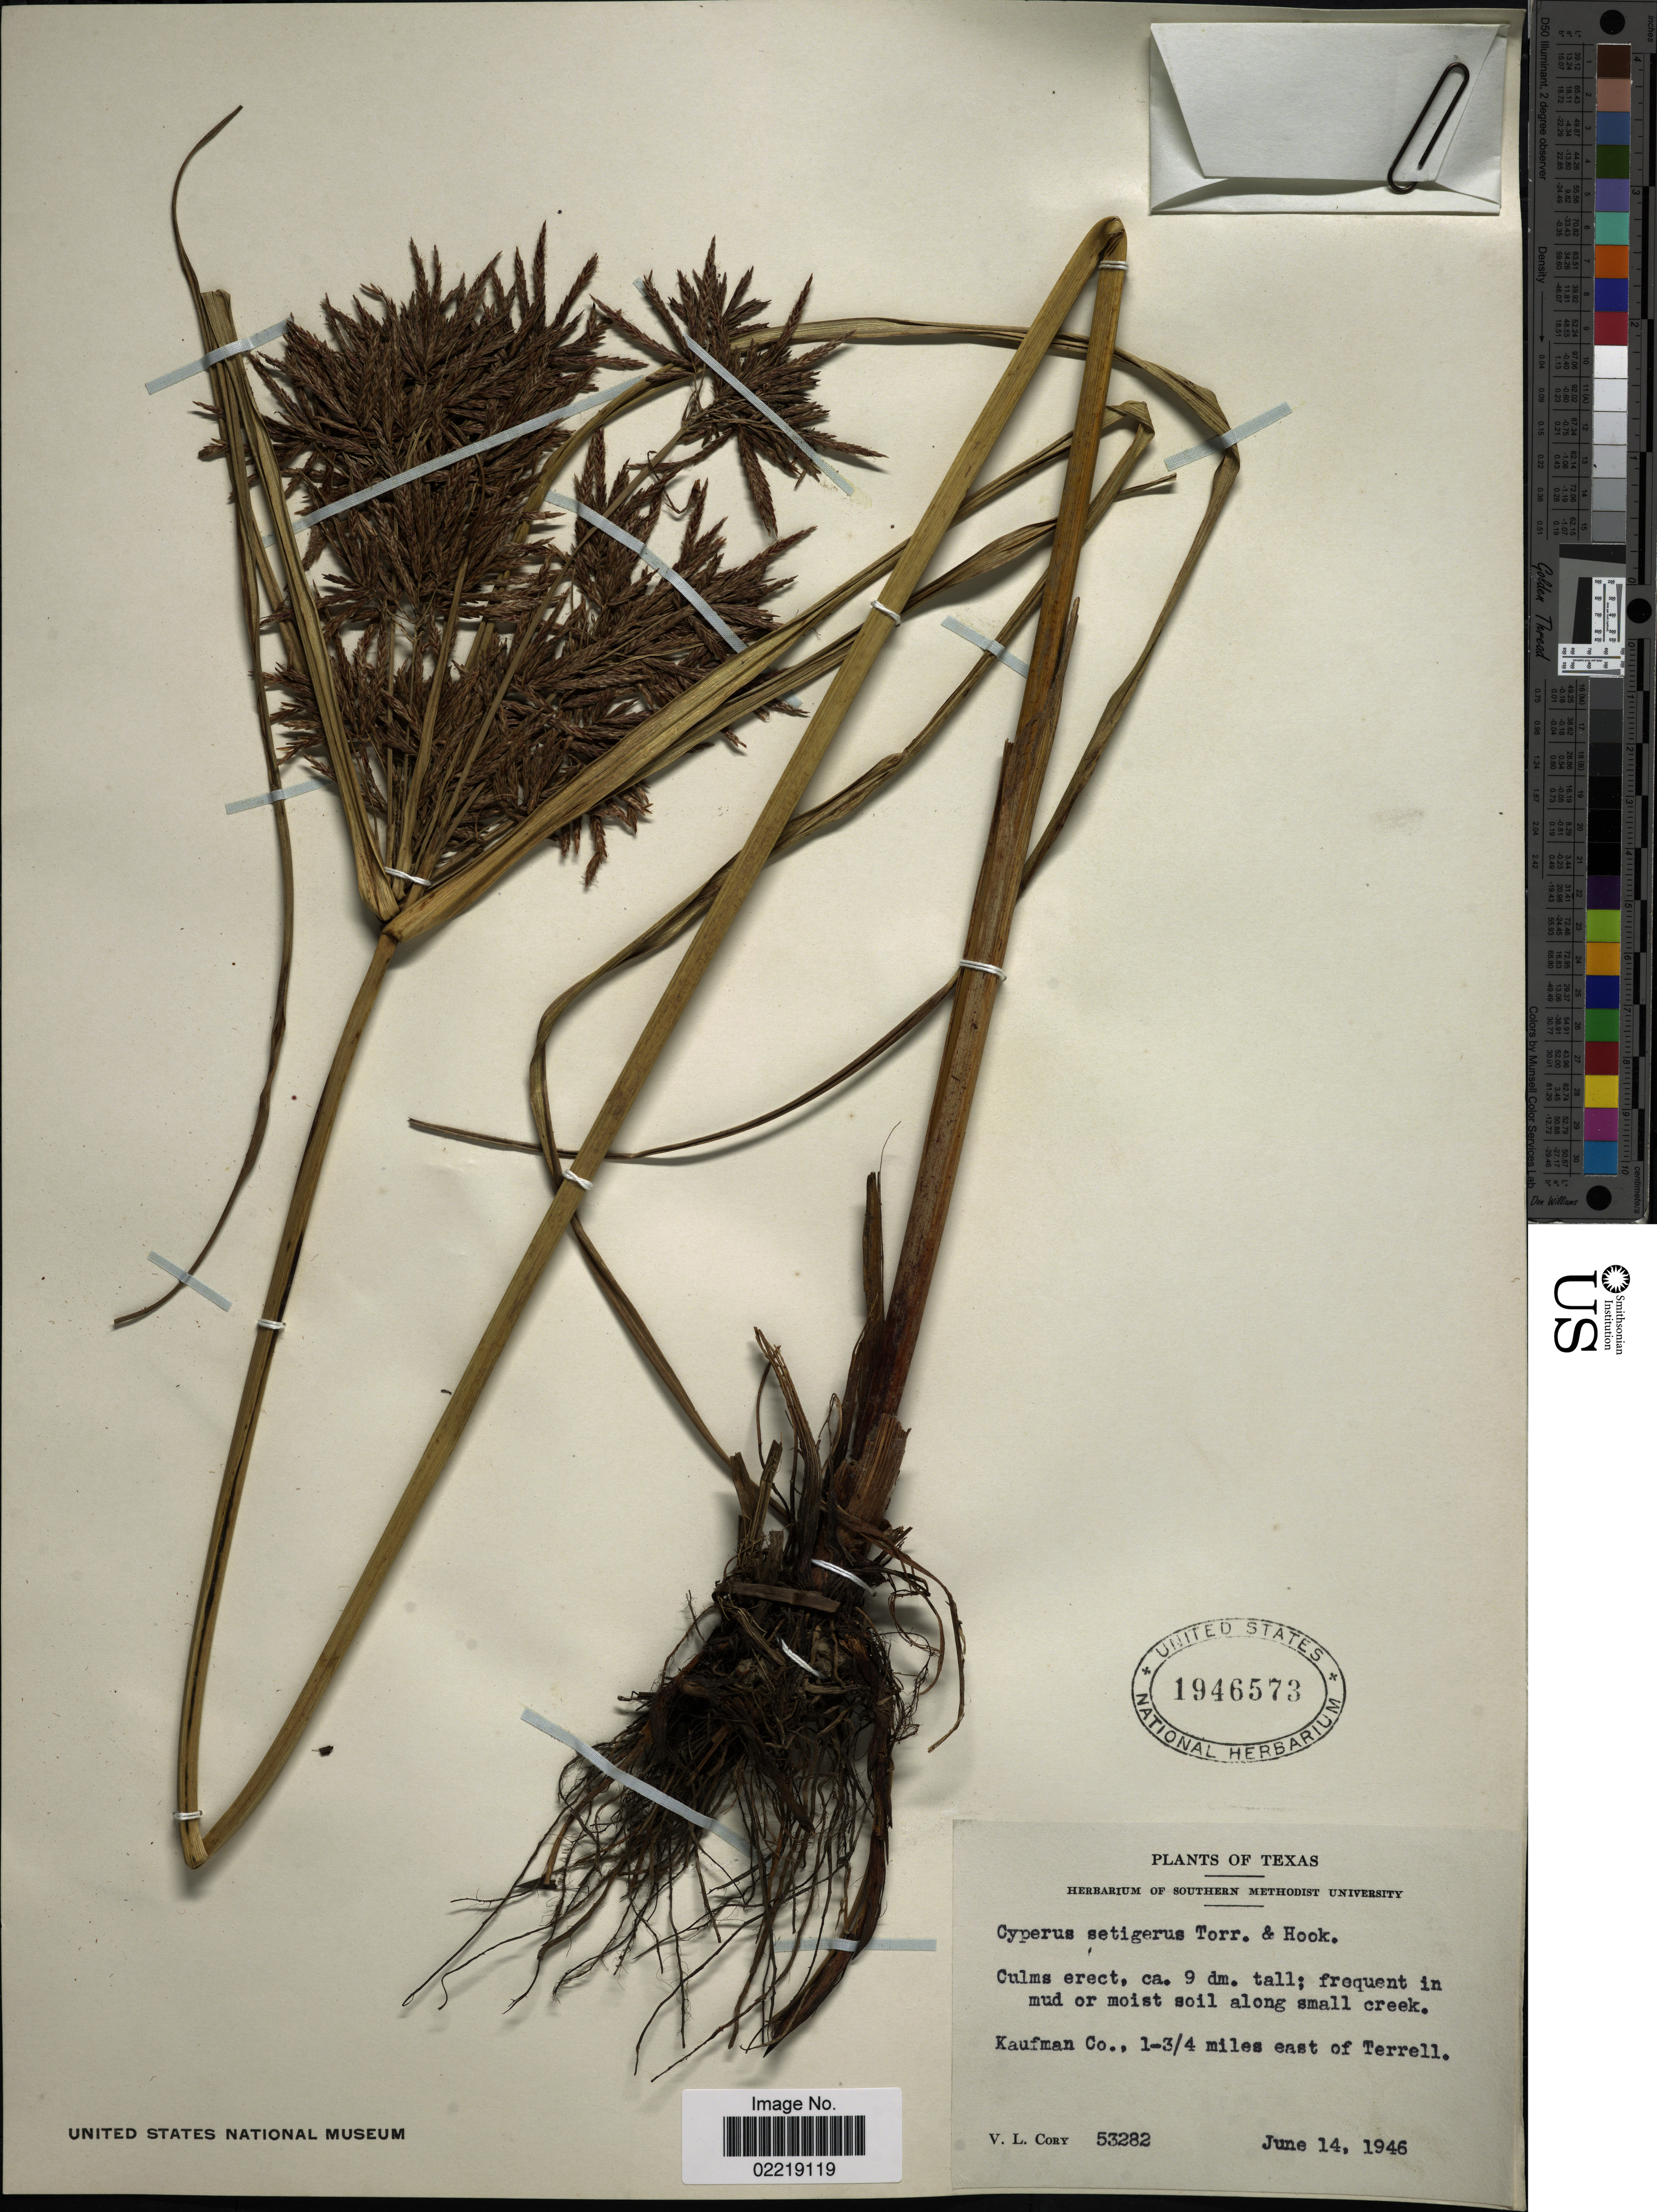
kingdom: Plantae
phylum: Tracheophyta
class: Liliopsida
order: Poales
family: Cyperaceae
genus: Cyperus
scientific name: Cyperus setigerus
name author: Torr. & Hook.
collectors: V. Cory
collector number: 53282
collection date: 1946-06-14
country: United States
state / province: Texas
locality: Kaufman Co., 1- 3/4 miles east of Terrell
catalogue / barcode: US 1946573